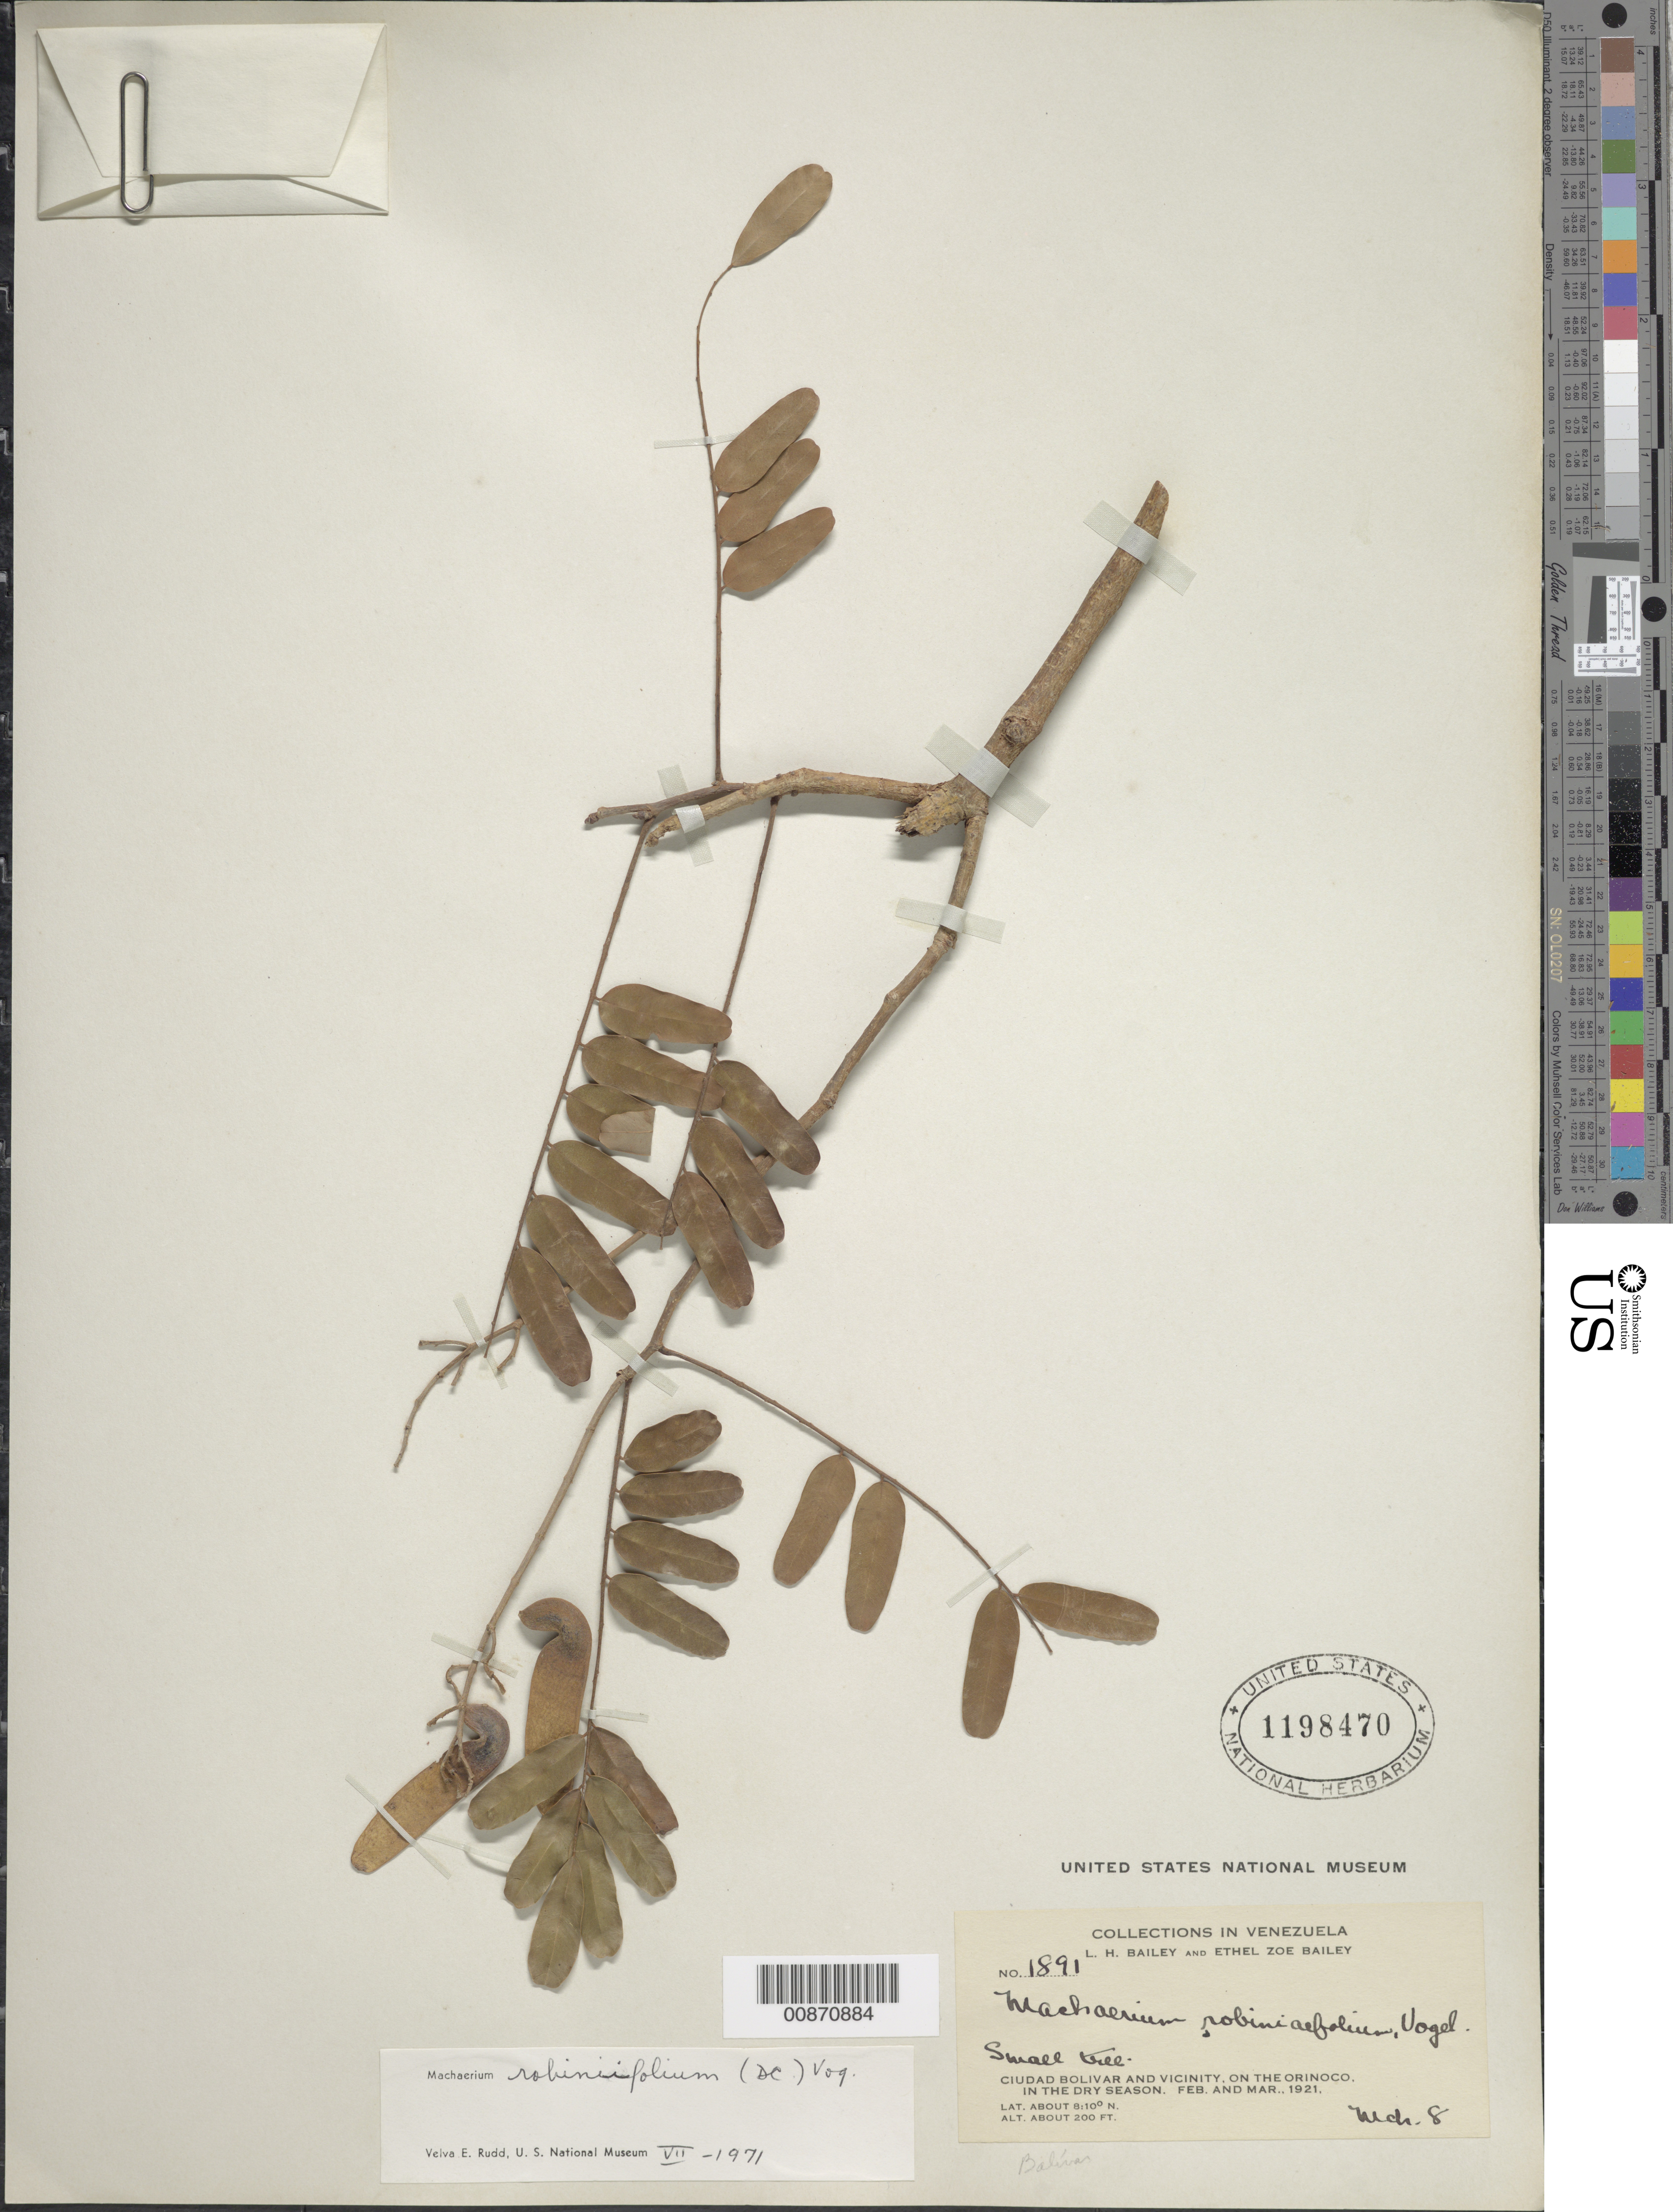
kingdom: Plantae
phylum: Tracheophyta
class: Magnoliopsida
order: Fabales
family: Fabaceae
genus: Machaerium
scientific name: Machaerium robinifolium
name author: (DC.) Vogel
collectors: L. H. Bailey & E. Z. Bailey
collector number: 1891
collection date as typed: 8-Mar-21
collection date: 1921-03-08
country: Venezuela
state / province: Bolívar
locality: Ciudad Bolívar and vicinity, Orinoco R.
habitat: Dry season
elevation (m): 61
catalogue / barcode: US 1198470